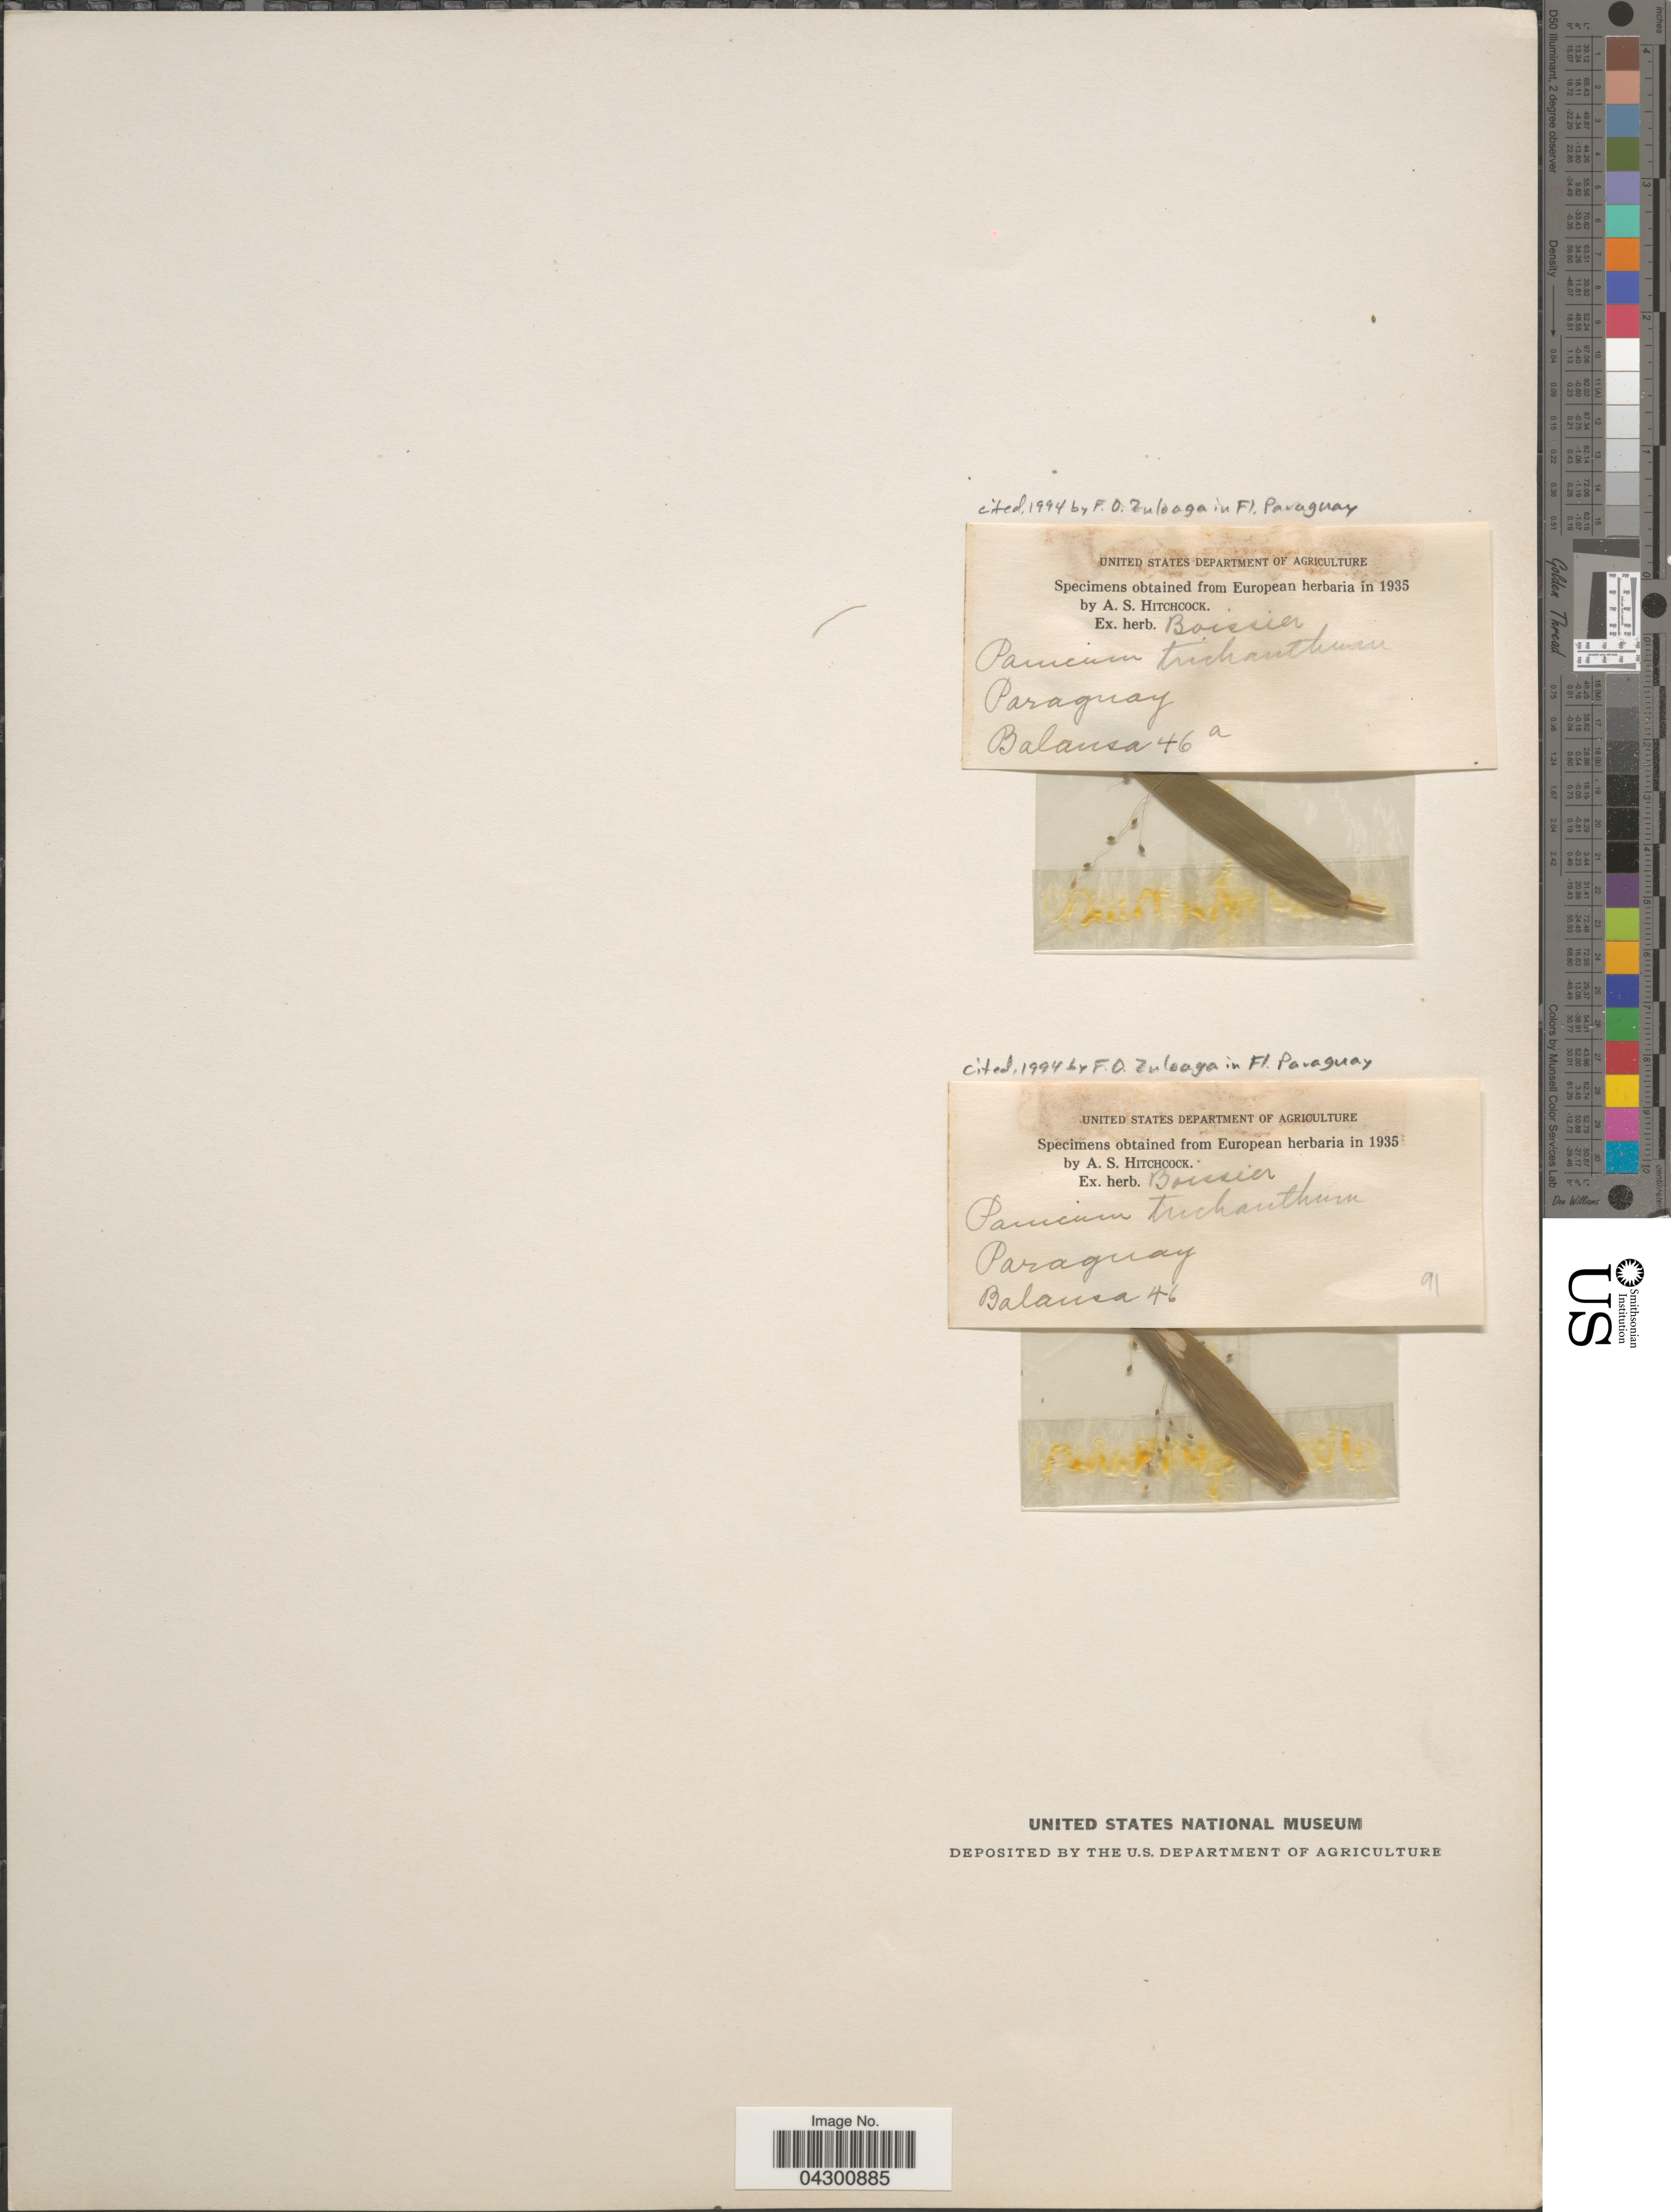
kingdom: Plantae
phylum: Tracheophyta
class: Liliopsida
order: Poales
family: Poaceae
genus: Panicum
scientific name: Panicum trichanthum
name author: Nees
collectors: -. Balansa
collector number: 46a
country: Paraguay